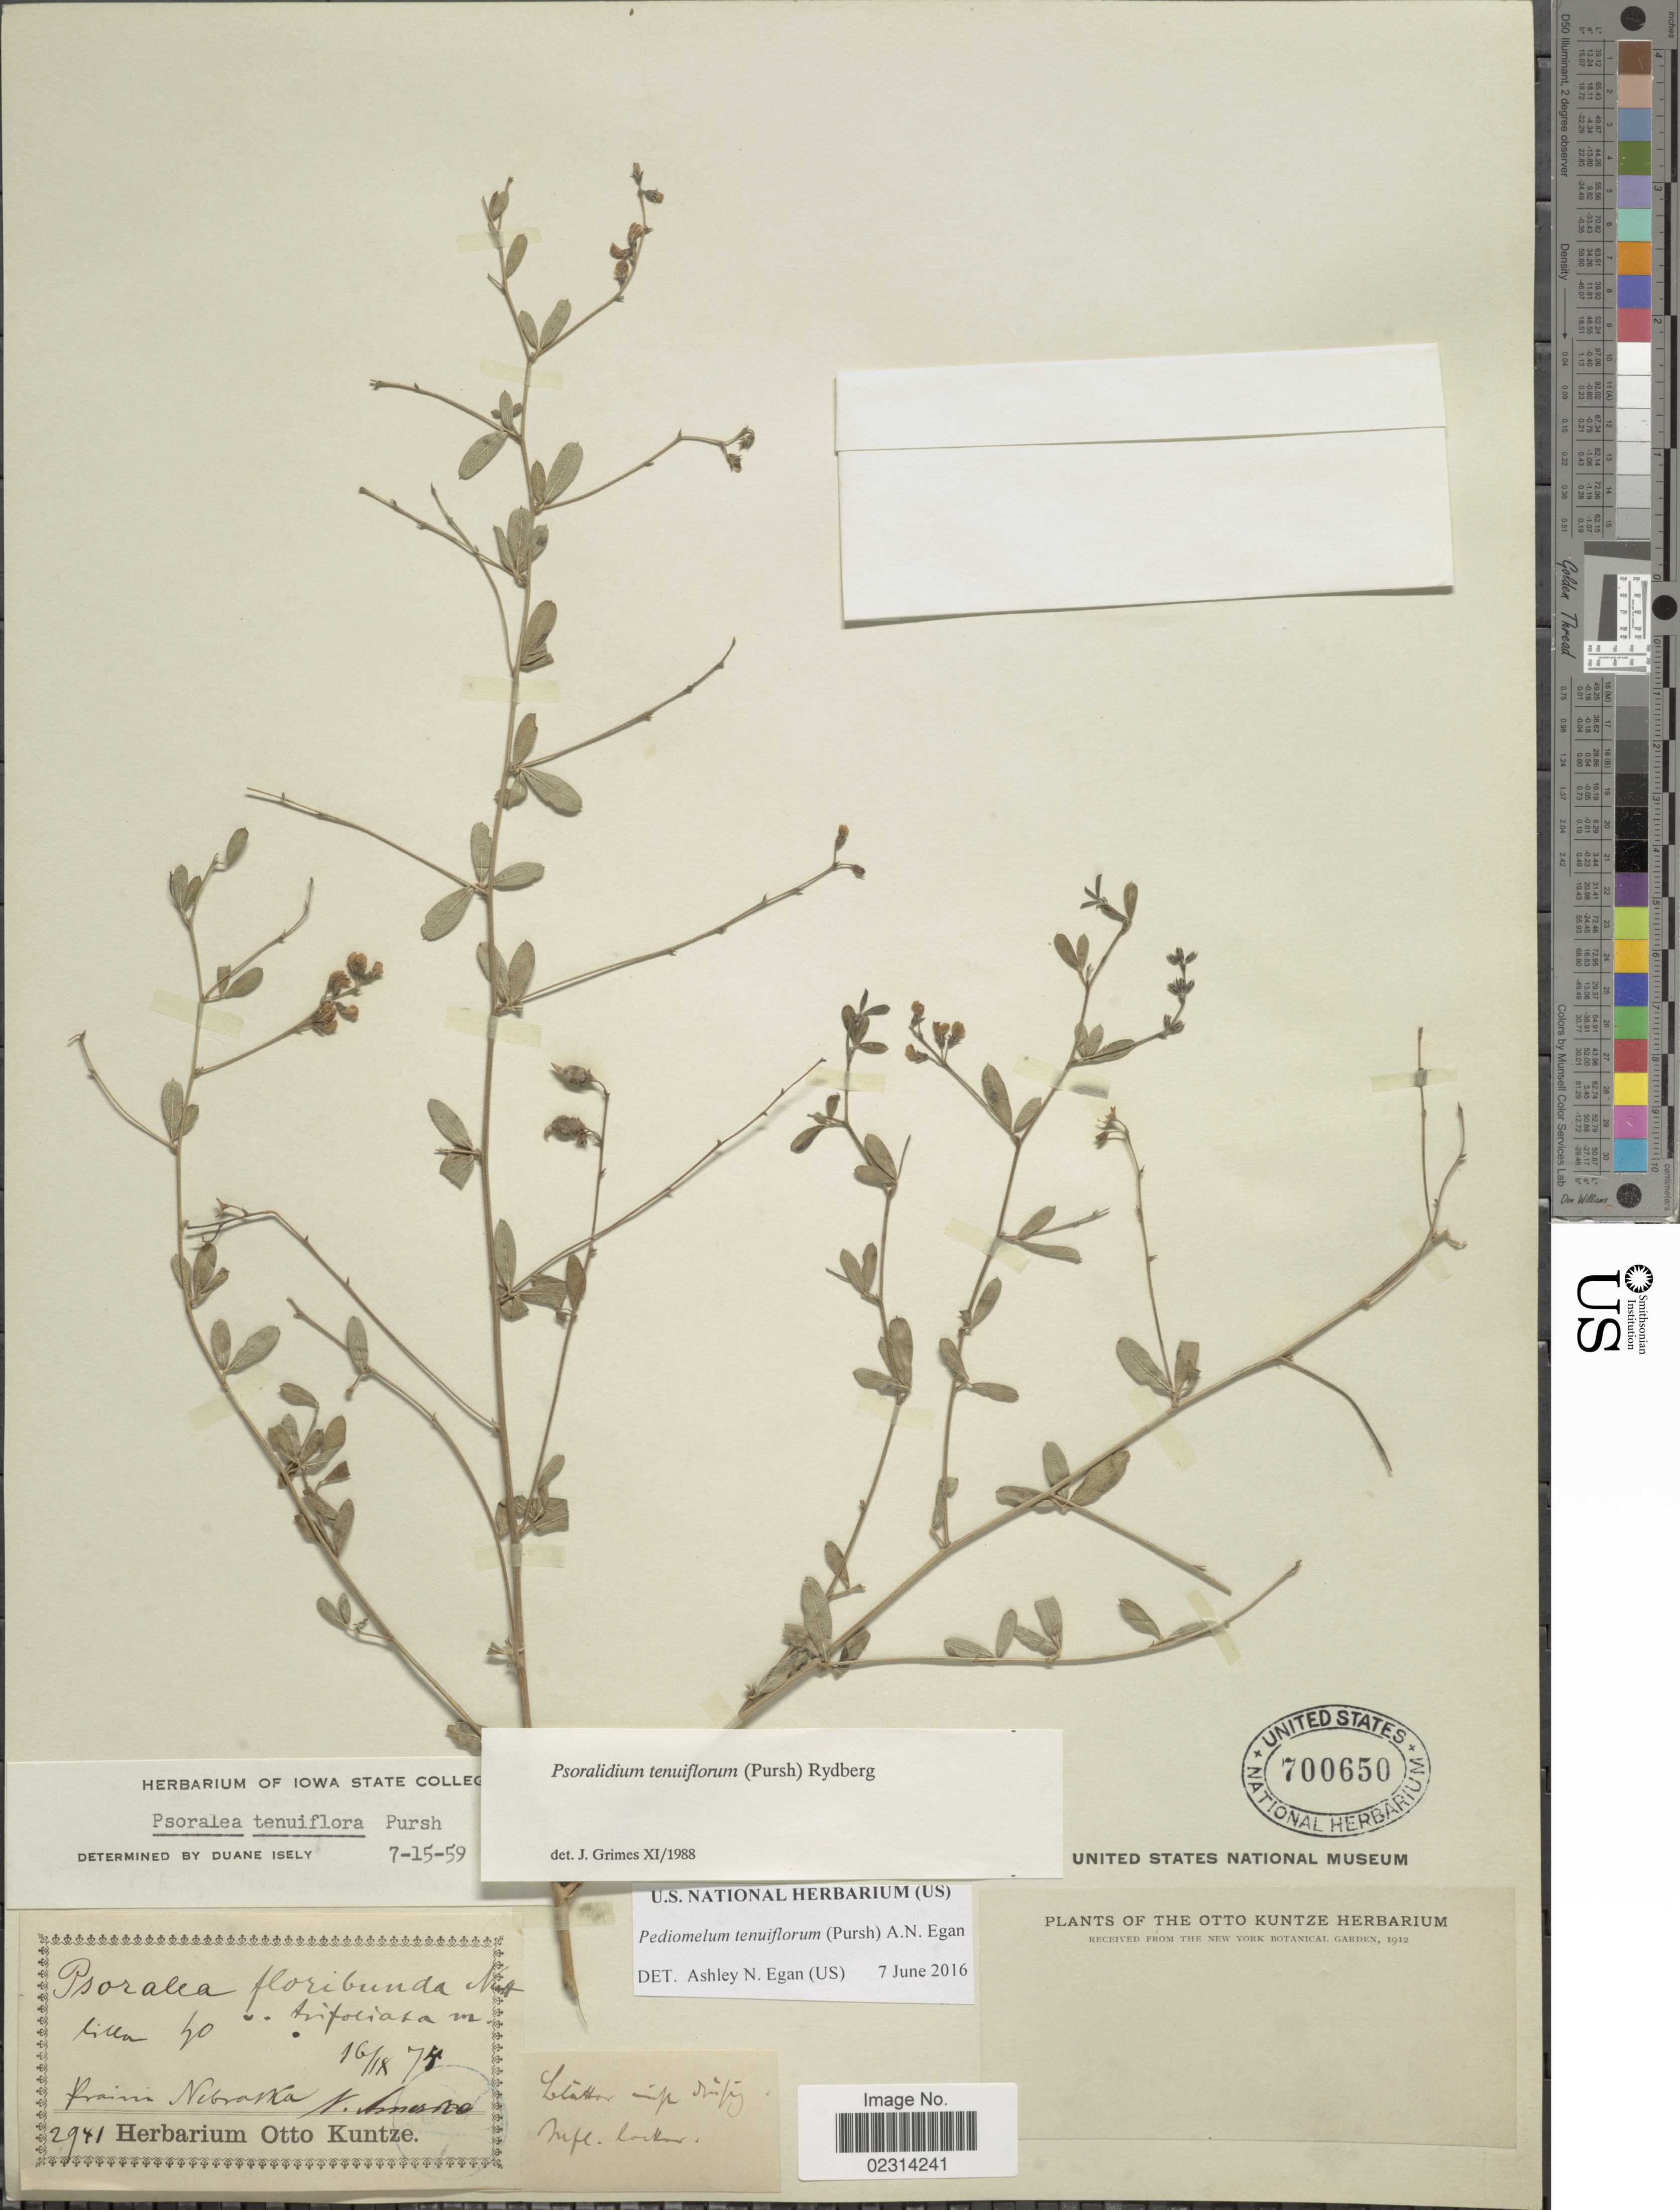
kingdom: Plantae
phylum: Tracheophyta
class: Magnoliopsida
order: Fabales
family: Fabaceae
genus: Psoralidium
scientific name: Psoralidium tenuiflorum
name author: (Pursh) Rydb.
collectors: ex herb. Otto Kuntze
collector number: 2941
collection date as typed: Transcribed d/m/y: 16/9/74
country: United States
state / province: Nebraska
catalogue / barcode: US 700650